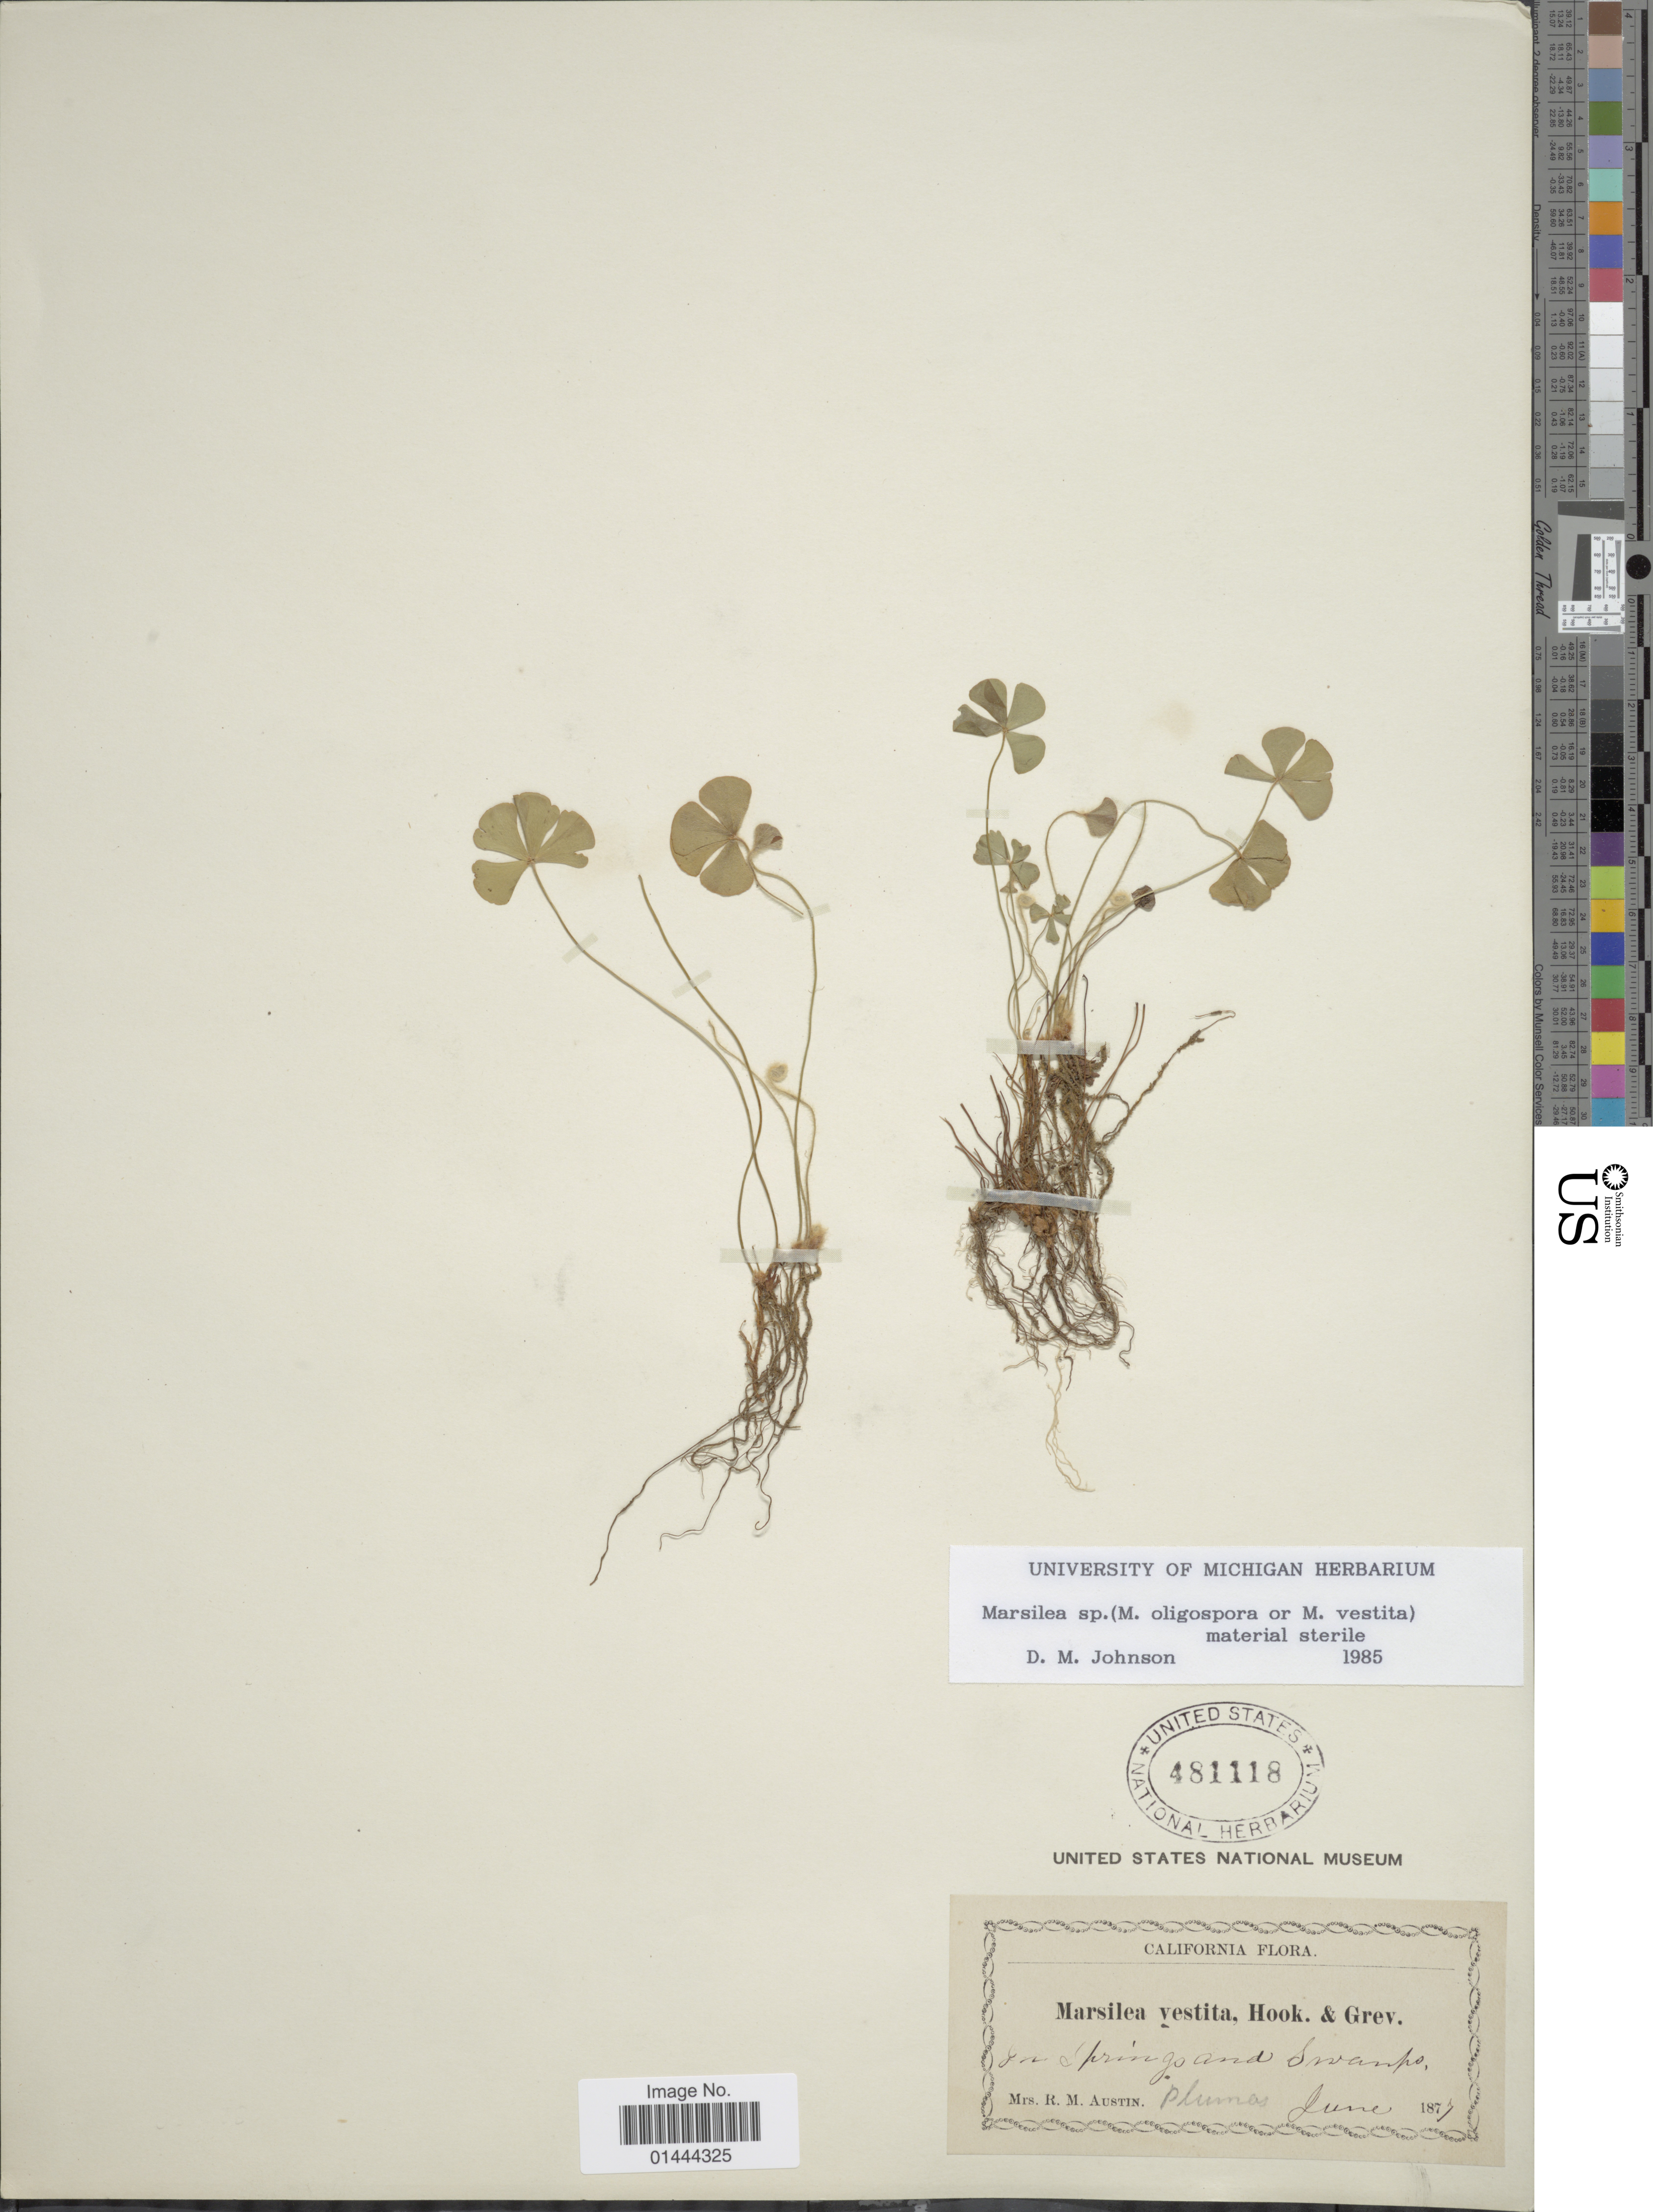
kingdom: Plantae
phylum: Tracheophyta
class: Polypodiopsida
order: Salviniales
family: Marsileaceae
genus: Marsilea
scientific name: Marsilea vestita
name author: Hook. & Grev.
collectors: R. Austin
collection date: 1877-06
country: United States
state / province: California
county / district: Plumas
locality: In springs and swamps, plumas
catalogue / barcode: US 481118